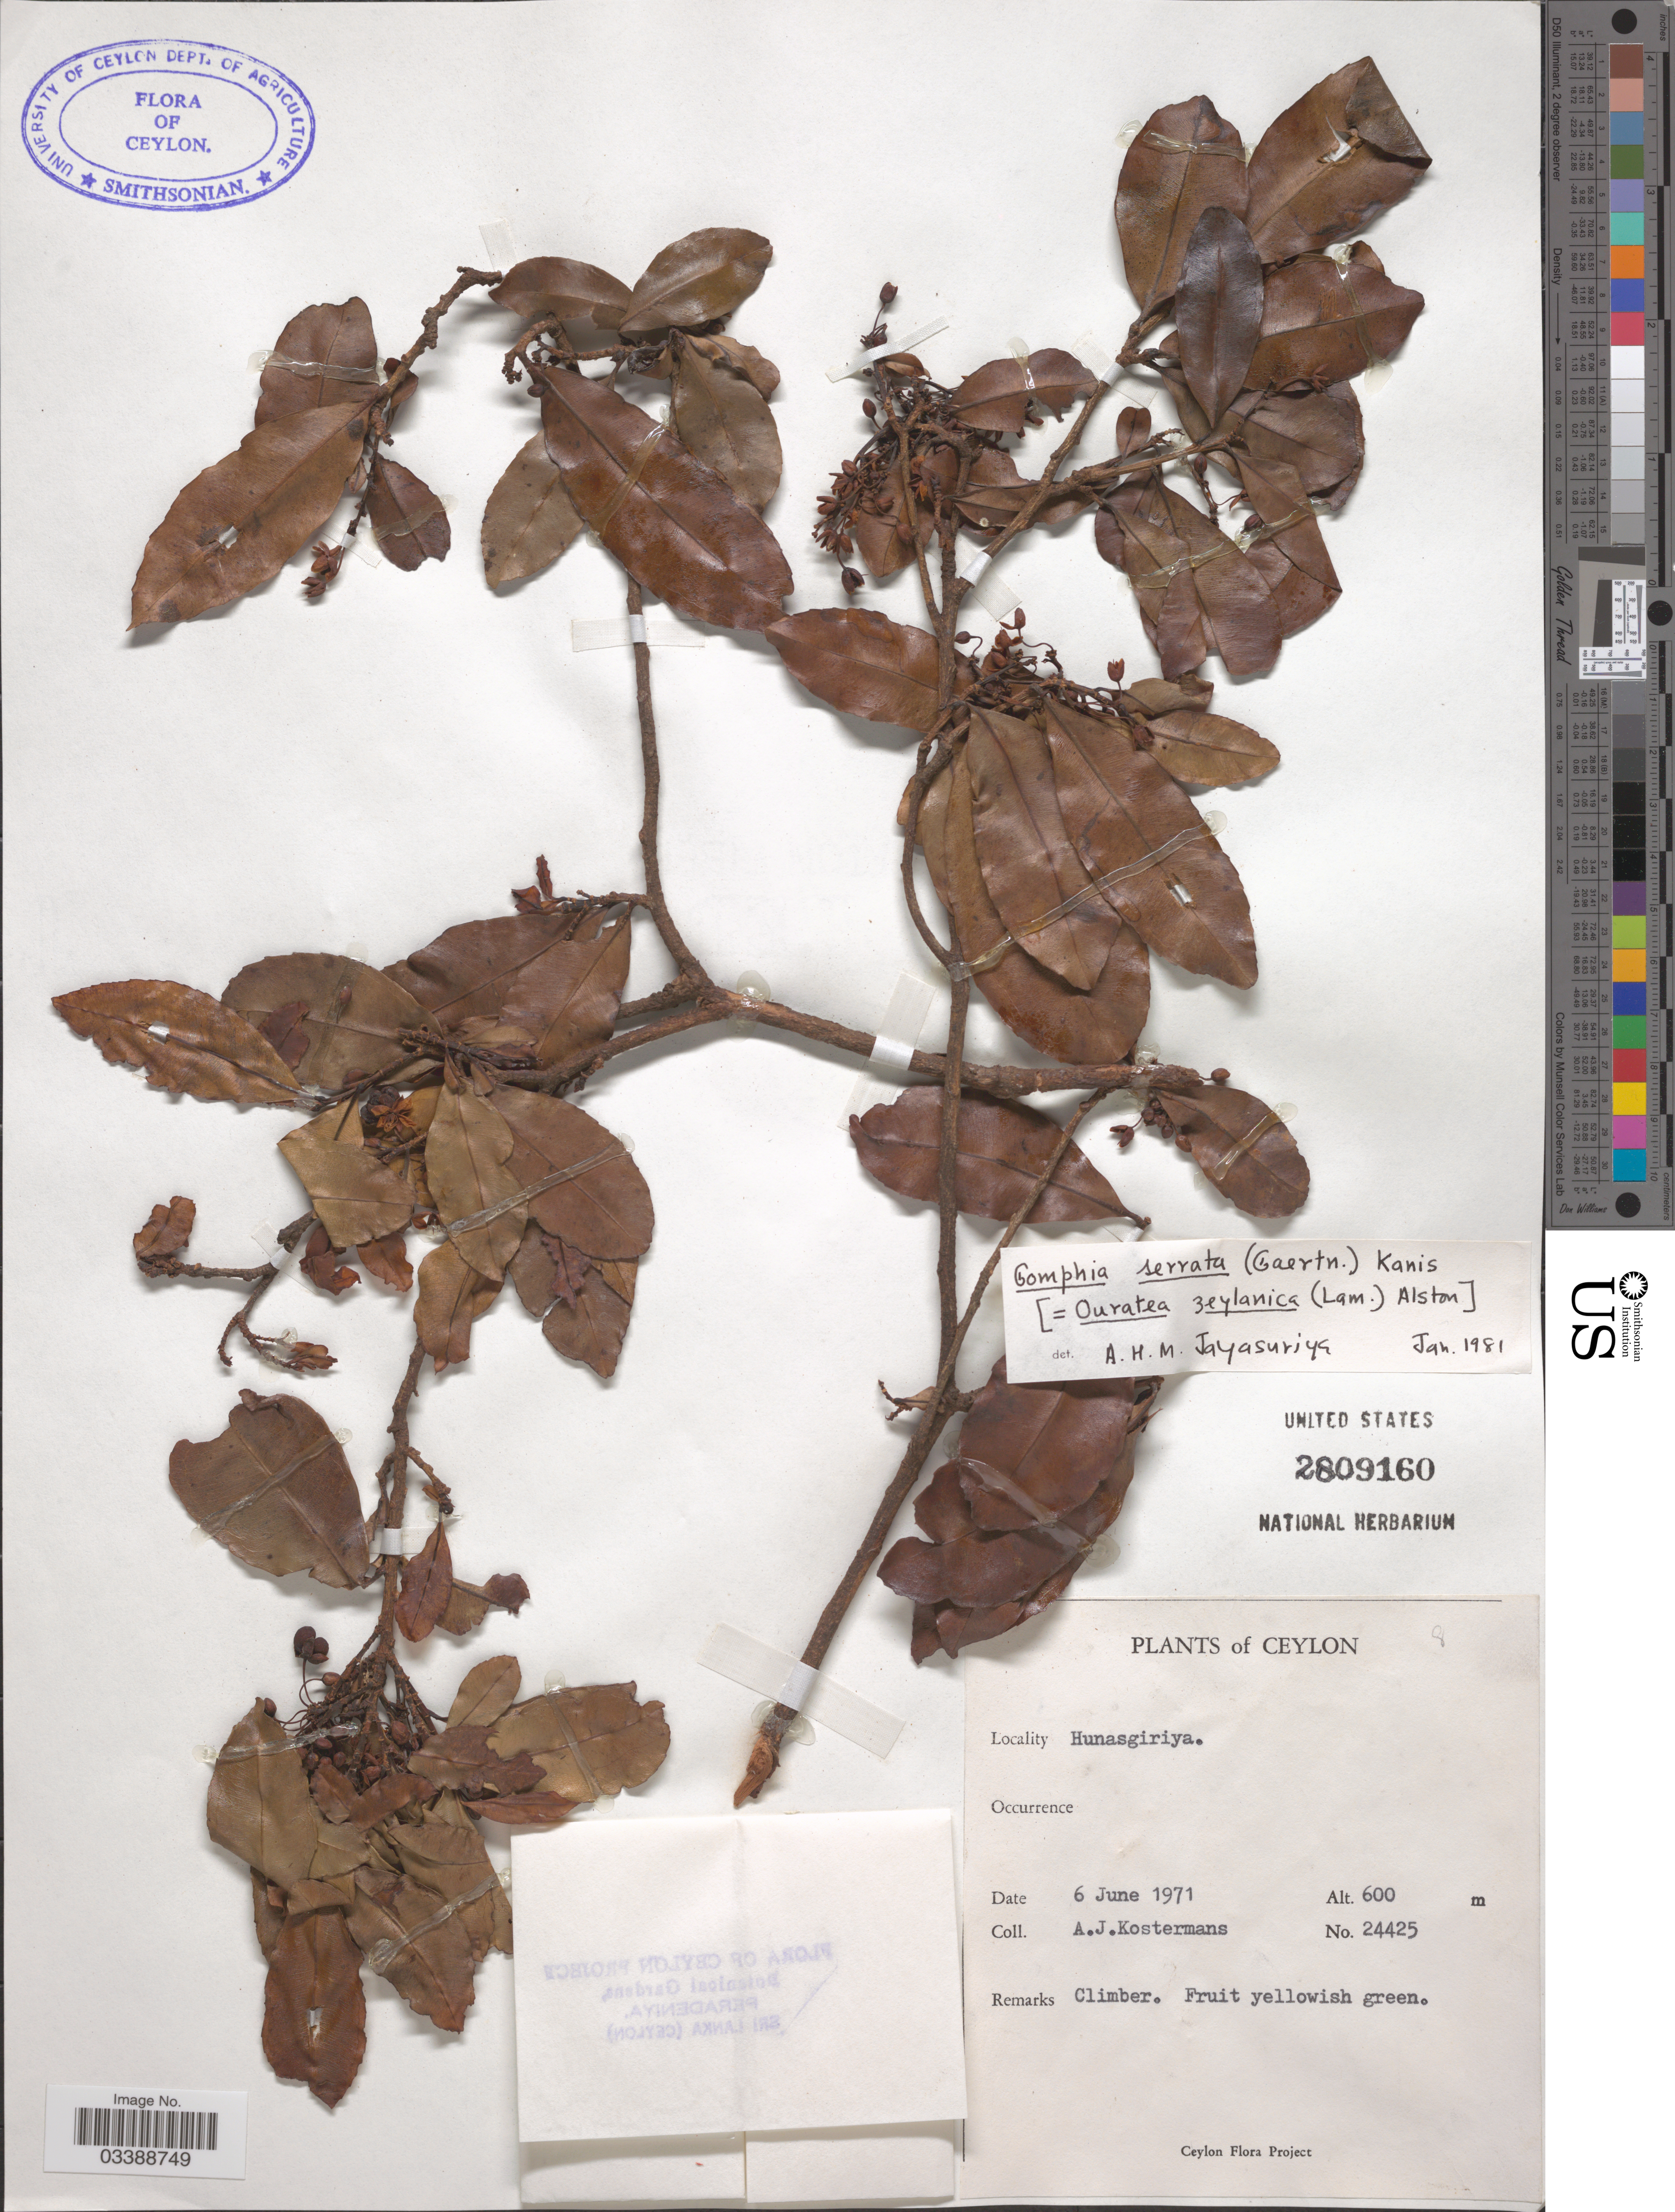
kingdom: Plantae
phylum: Tracheophyta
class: Magnoliopsida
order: Malpighiales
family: Ochnaceae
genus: Campylospermum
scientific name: Campylospermum serratum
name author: (Gaertn.) Bittrich & M.C.E. Amaral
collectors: A. J. G. Kostermans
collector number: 24425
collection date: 1971-06-06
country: Sri Lanka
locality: Ceylon. Hunasgiriya.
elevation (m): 600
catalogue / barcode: US 2809160